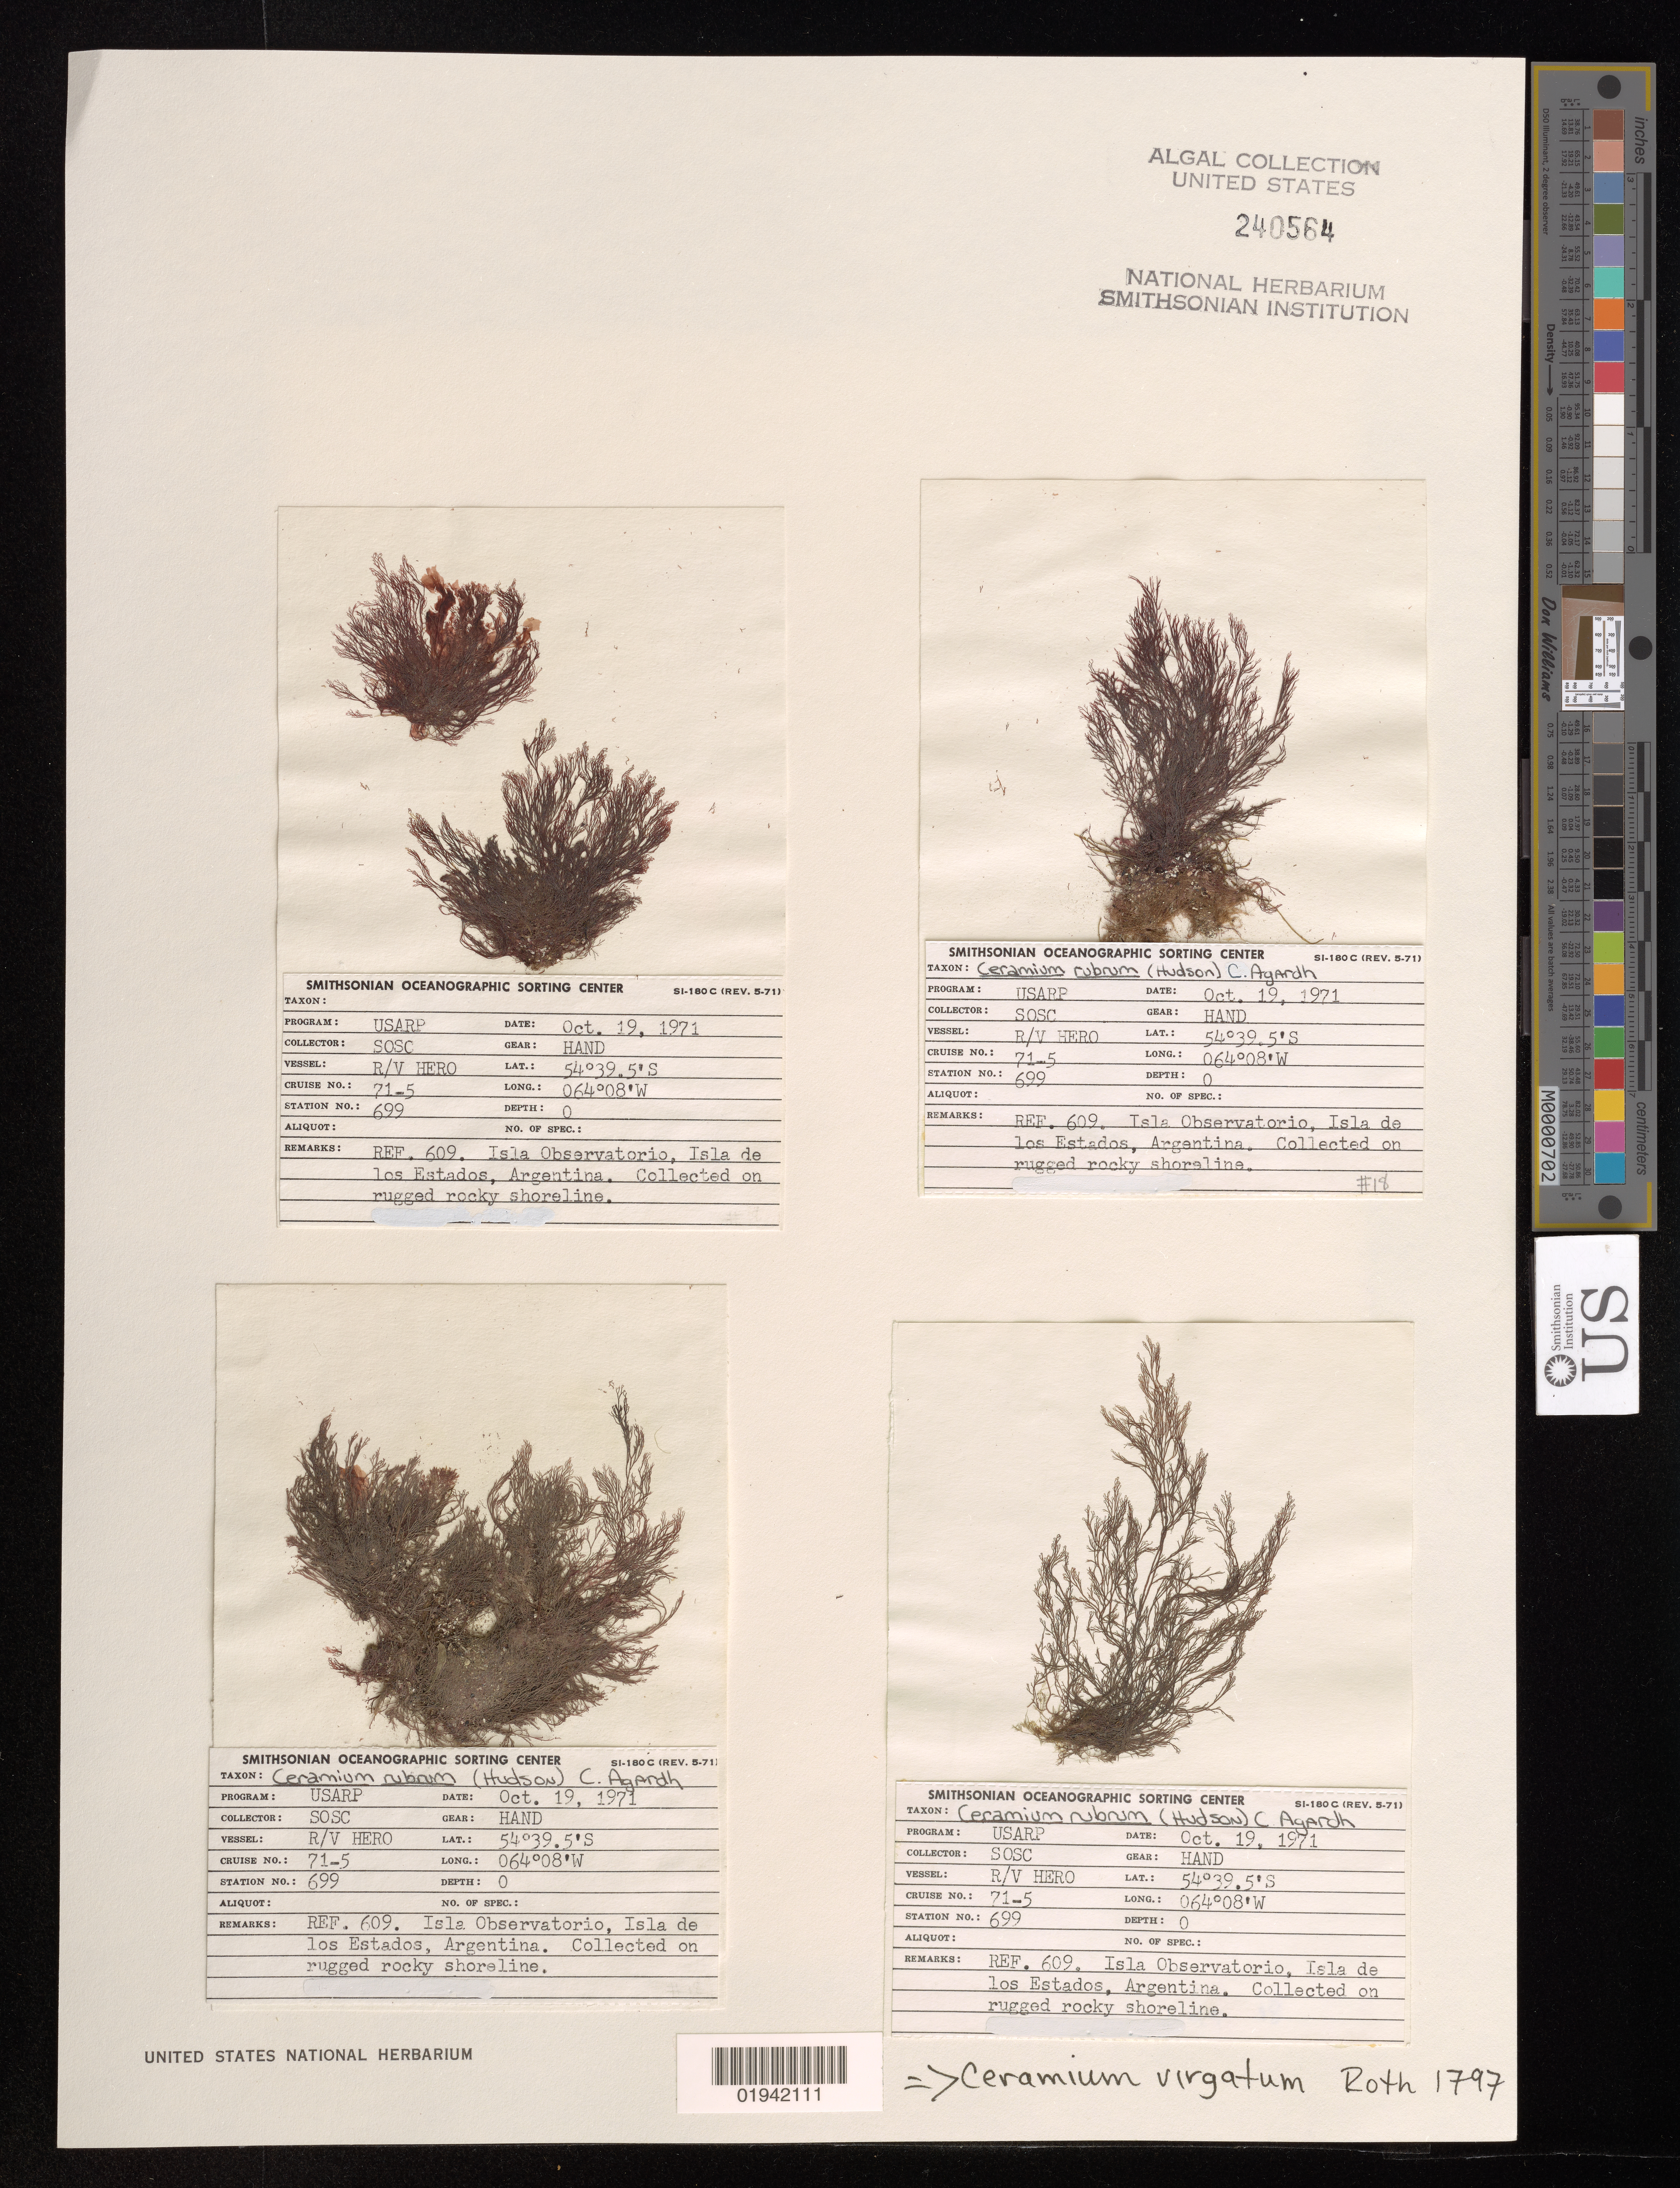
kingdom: Plantae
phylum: Rhodophyta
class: Florideophyceae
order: Ceramiales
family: Ceramiaceae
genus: Ceramium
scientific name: Ceramium virgatum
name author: Roth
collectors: SOSC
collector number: Station 699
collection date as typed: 19 Oct 1971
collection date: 1971-10-19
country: Argentina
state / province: Tierra del Fuego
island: Isla Observatorio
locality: North of Isla de los Estados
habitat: rugged rocky shoreline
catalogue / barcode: US 240564